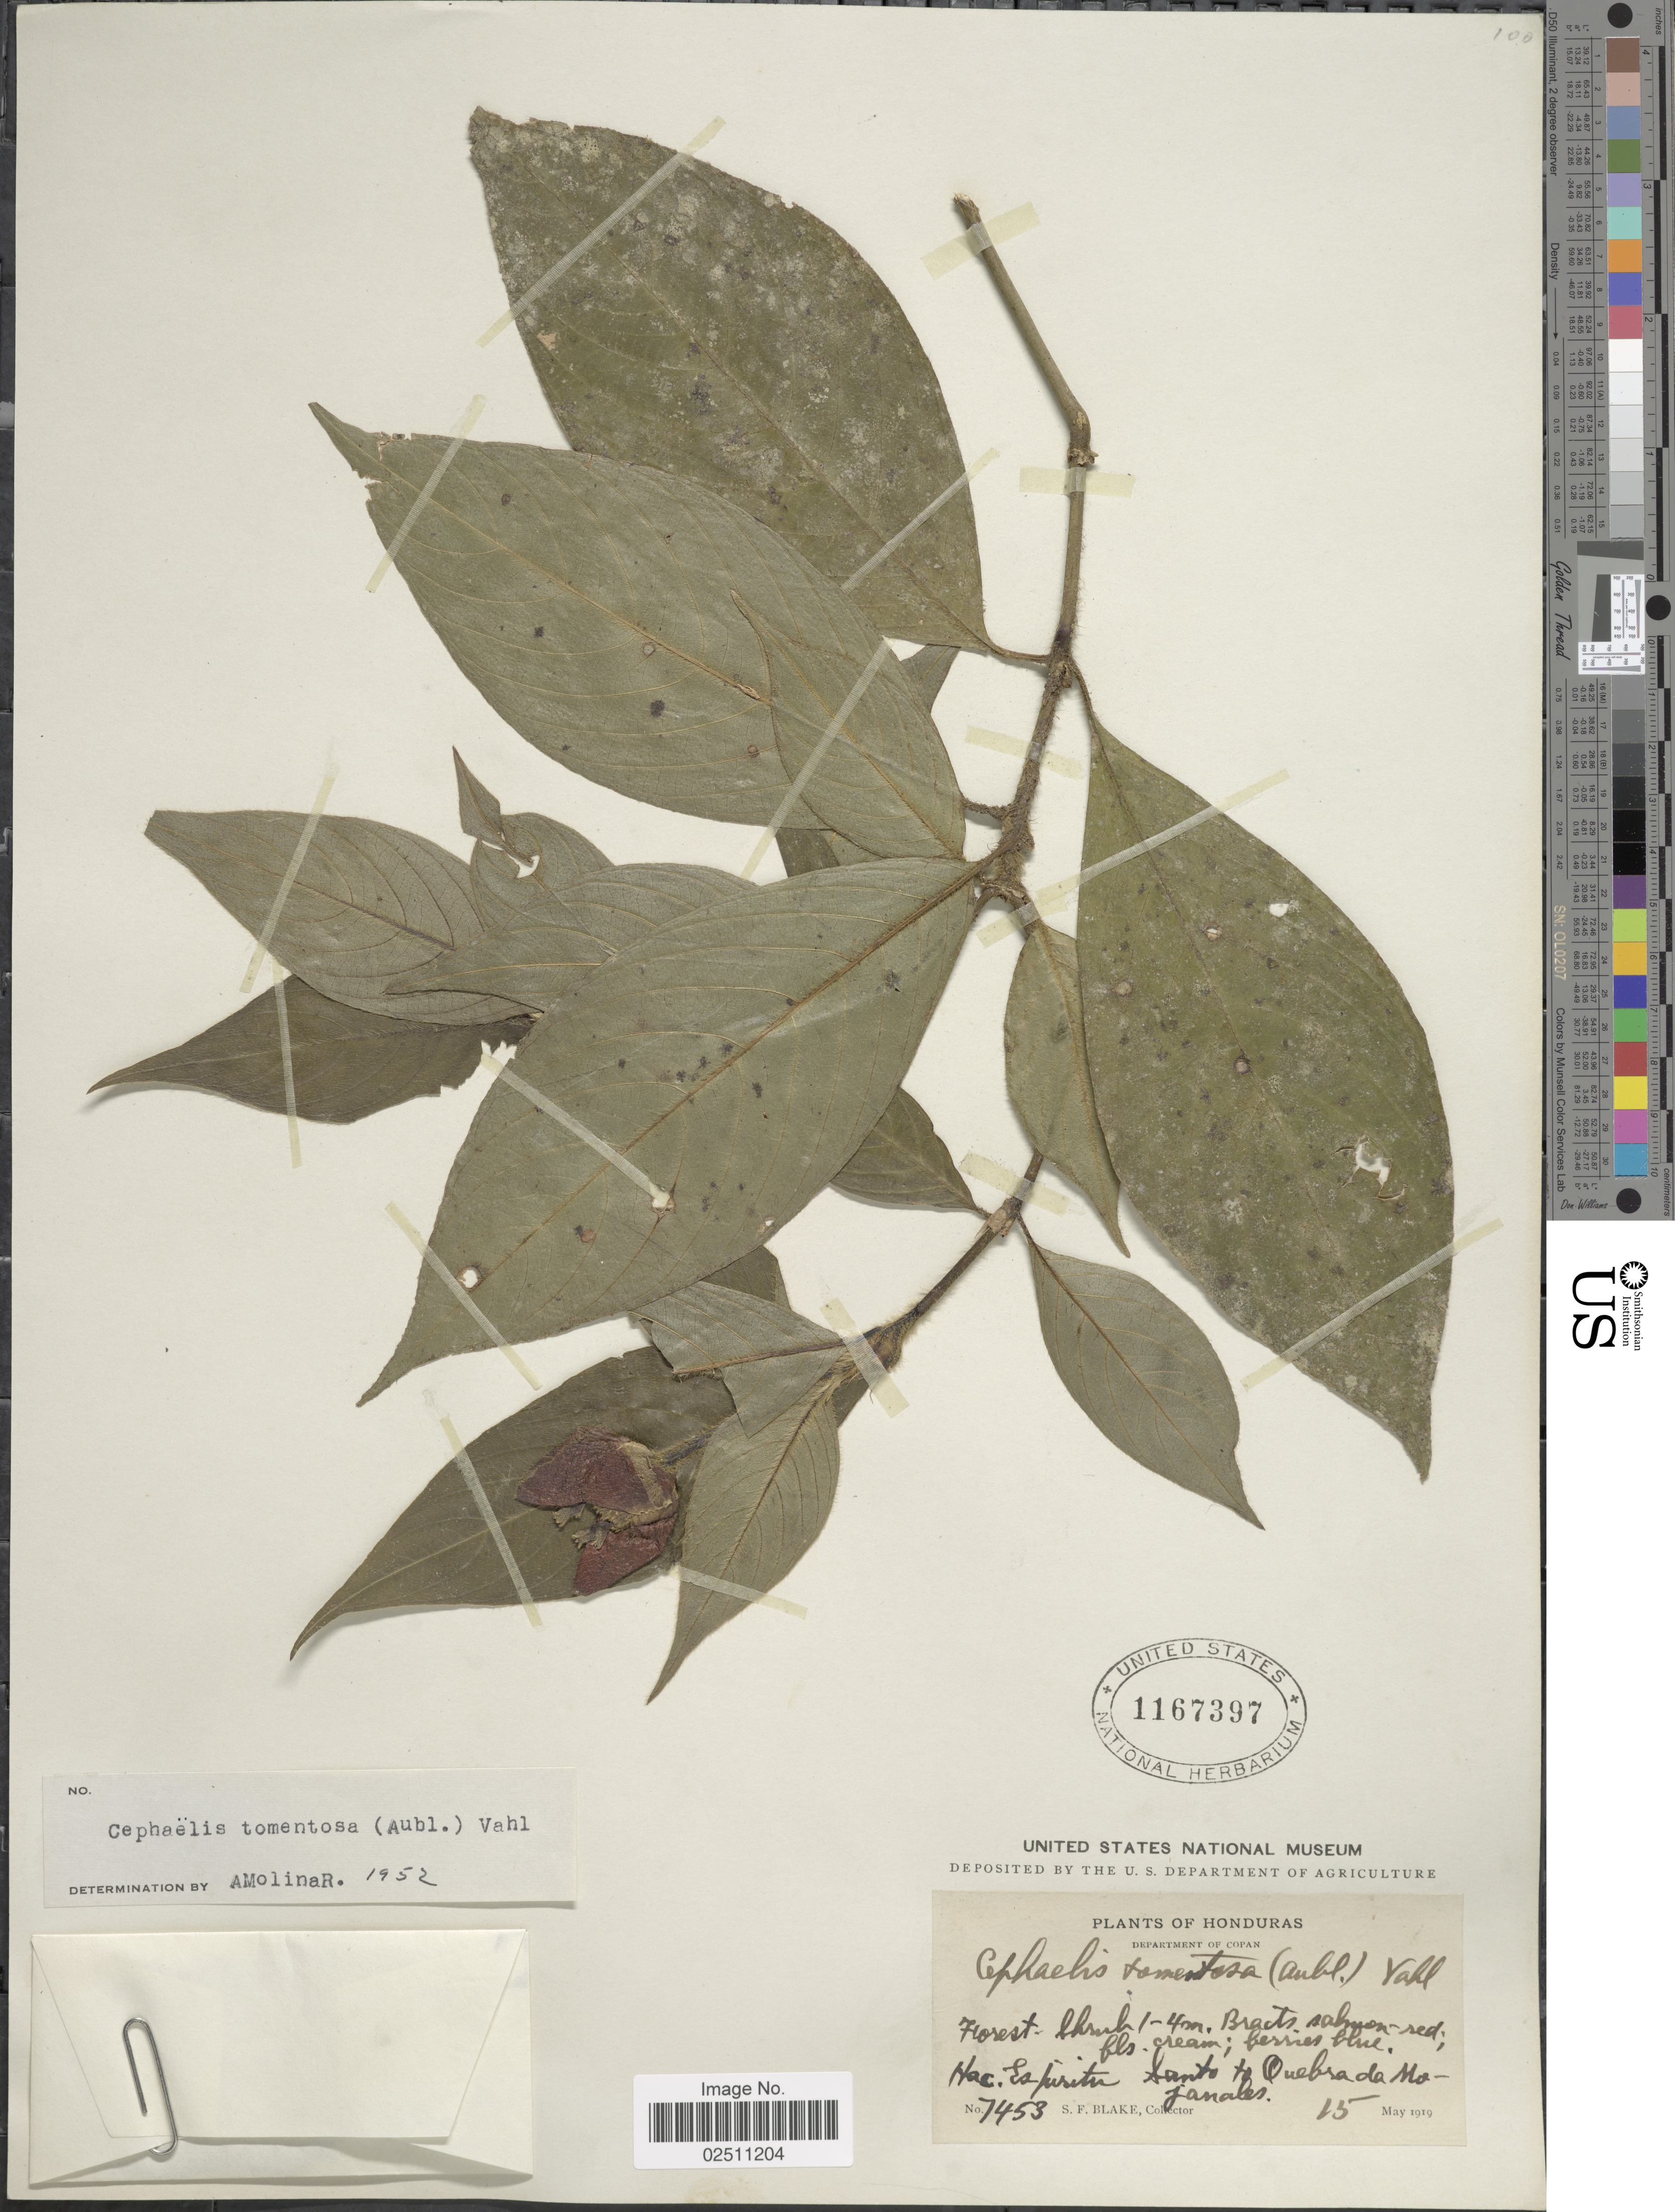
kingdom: Plantae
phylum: Tracheophyta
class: Magnoliopsida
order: Gentianales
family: Rubiaceae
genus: Psychotria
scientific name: Psychotria poeppigiana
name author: Müll. Arg.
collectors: S. Blake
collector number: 7453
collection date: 1919-05-15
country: Honduras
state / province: Copán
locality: Hac. Espiritu, Santo to Quebrada Mojanales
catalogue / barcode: US 1167397